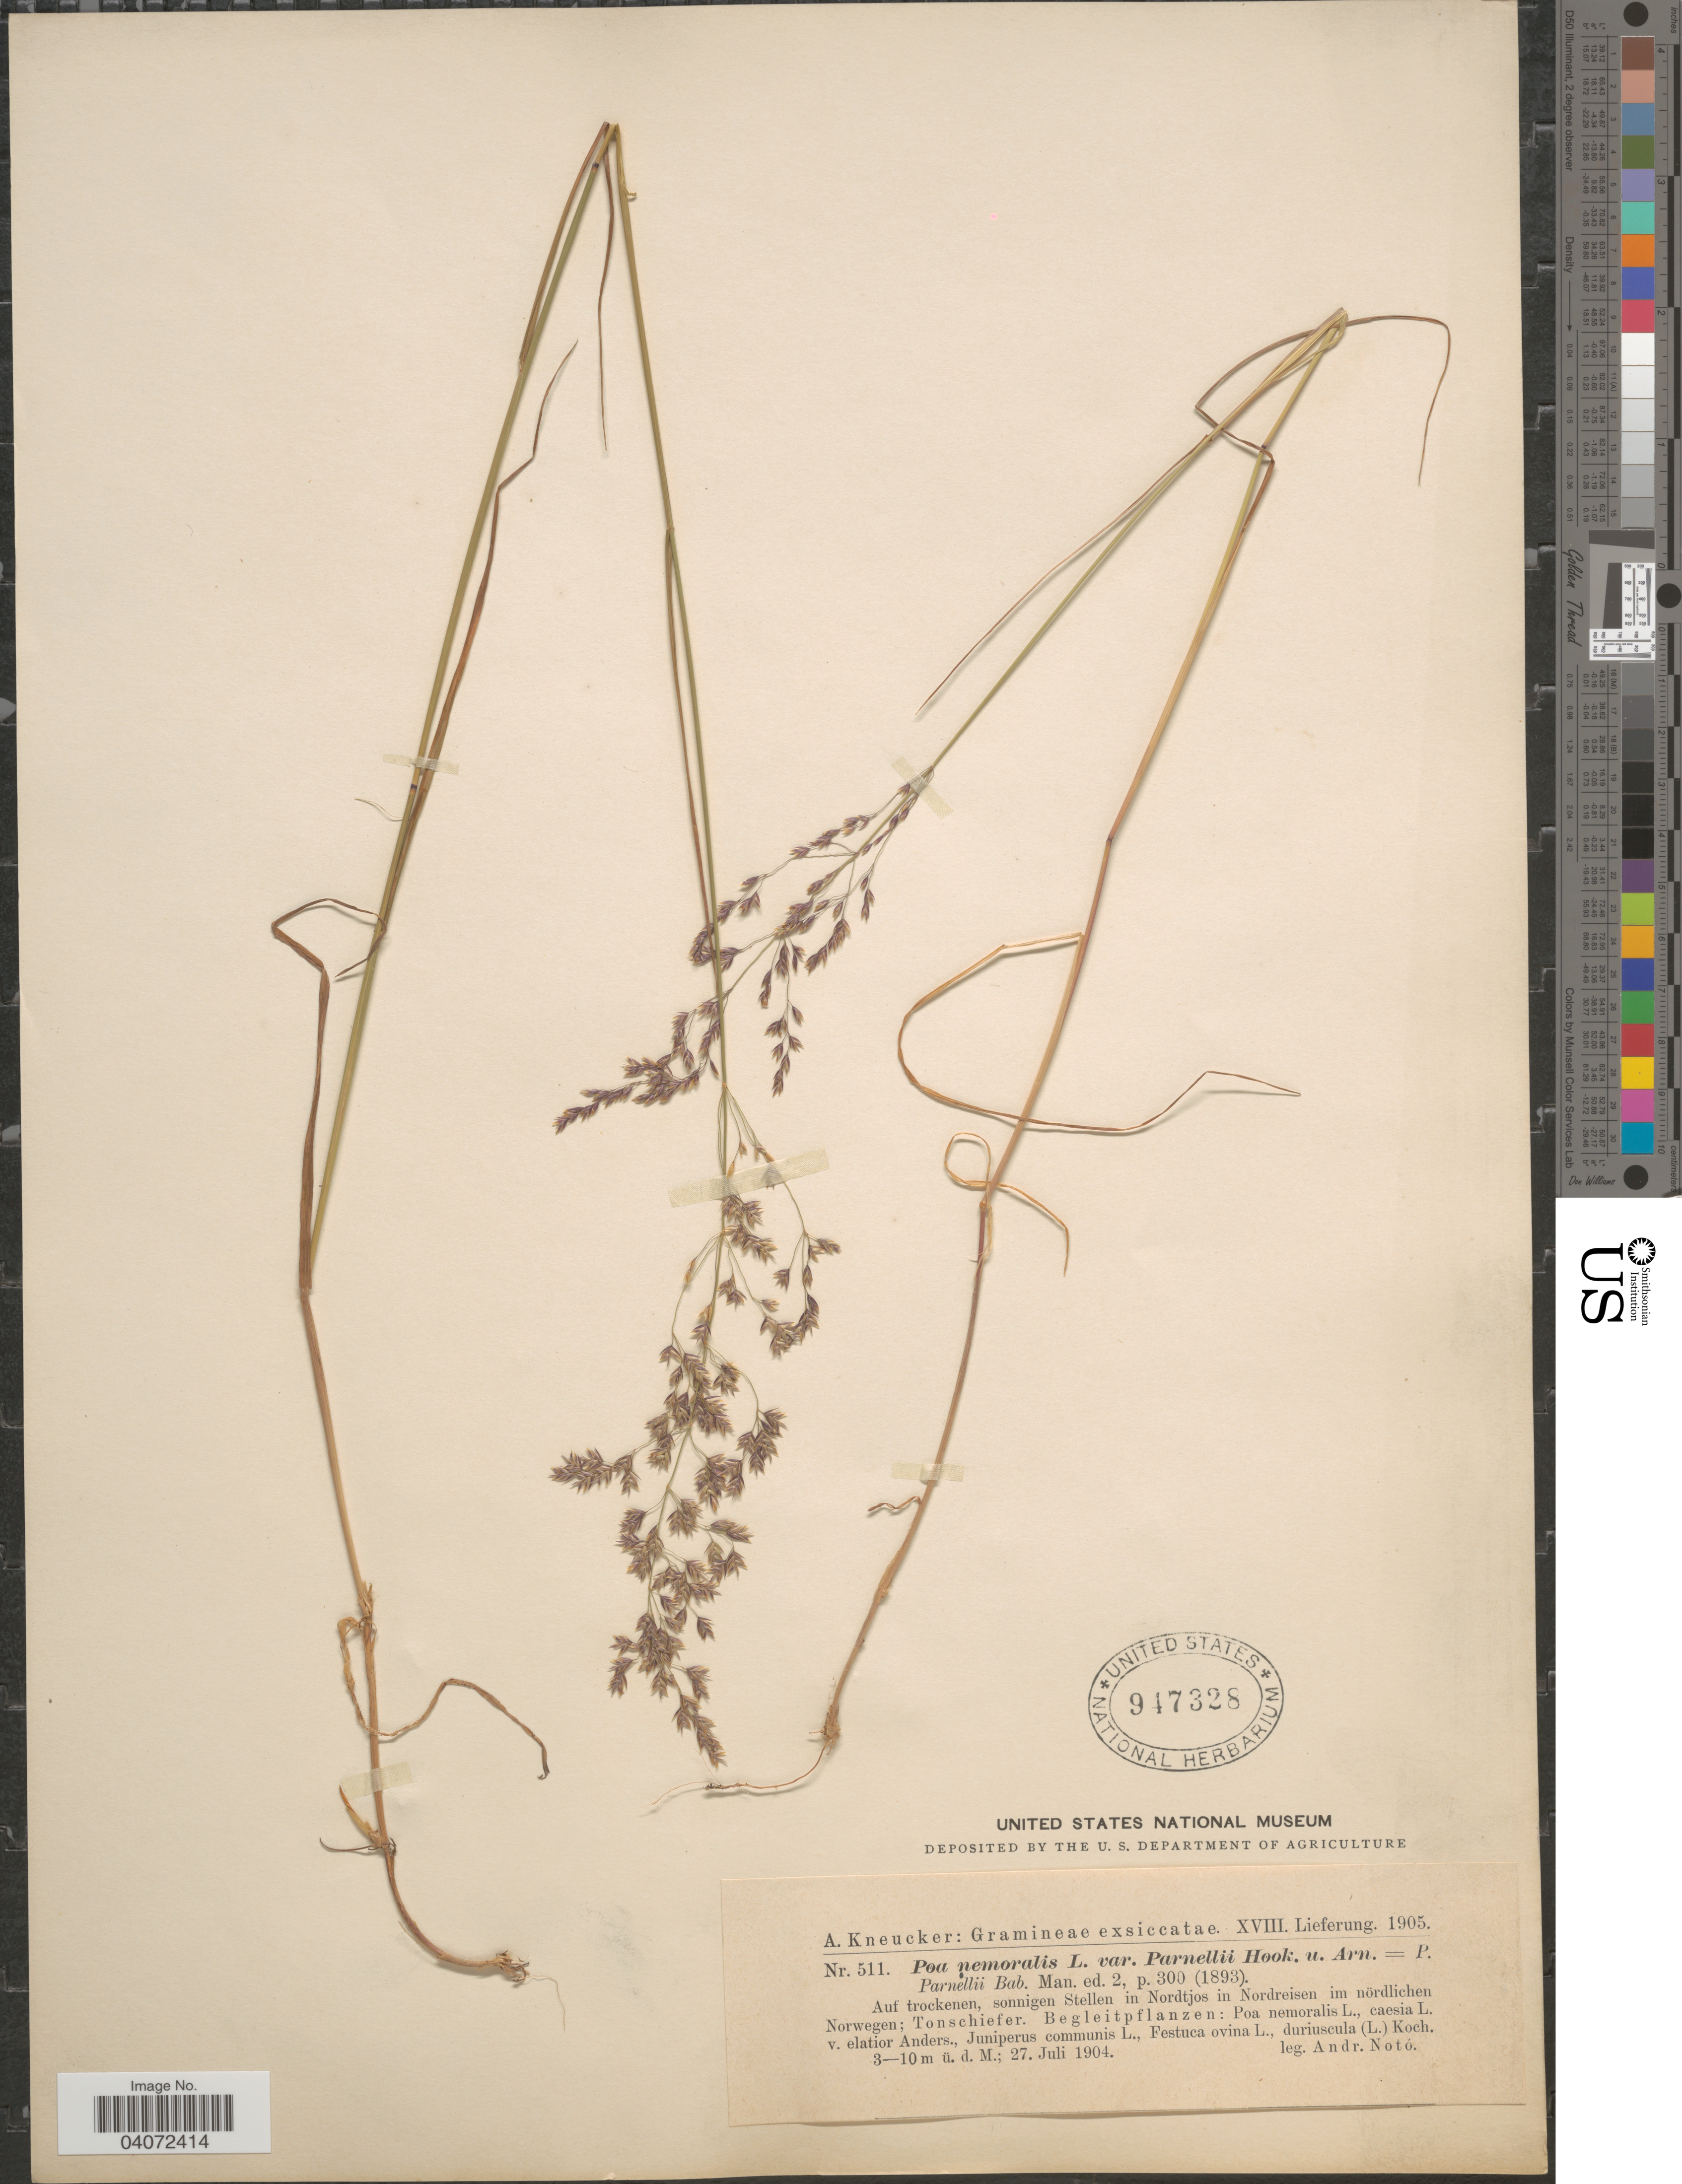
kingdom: Plantae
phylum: Tracheophyta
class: Liliopsida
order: Poales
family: Poaceae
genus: Poa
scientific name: Poa nemoralis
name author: L.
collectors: A. Noto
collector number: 511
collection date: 1904-07-27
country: Norway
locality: Auf trockenen, sonnigen Stellen in Nordtjos in Nordreisen im nördlichen Norwegen; Tonschiefer.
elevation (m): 3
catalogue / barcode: US 947328